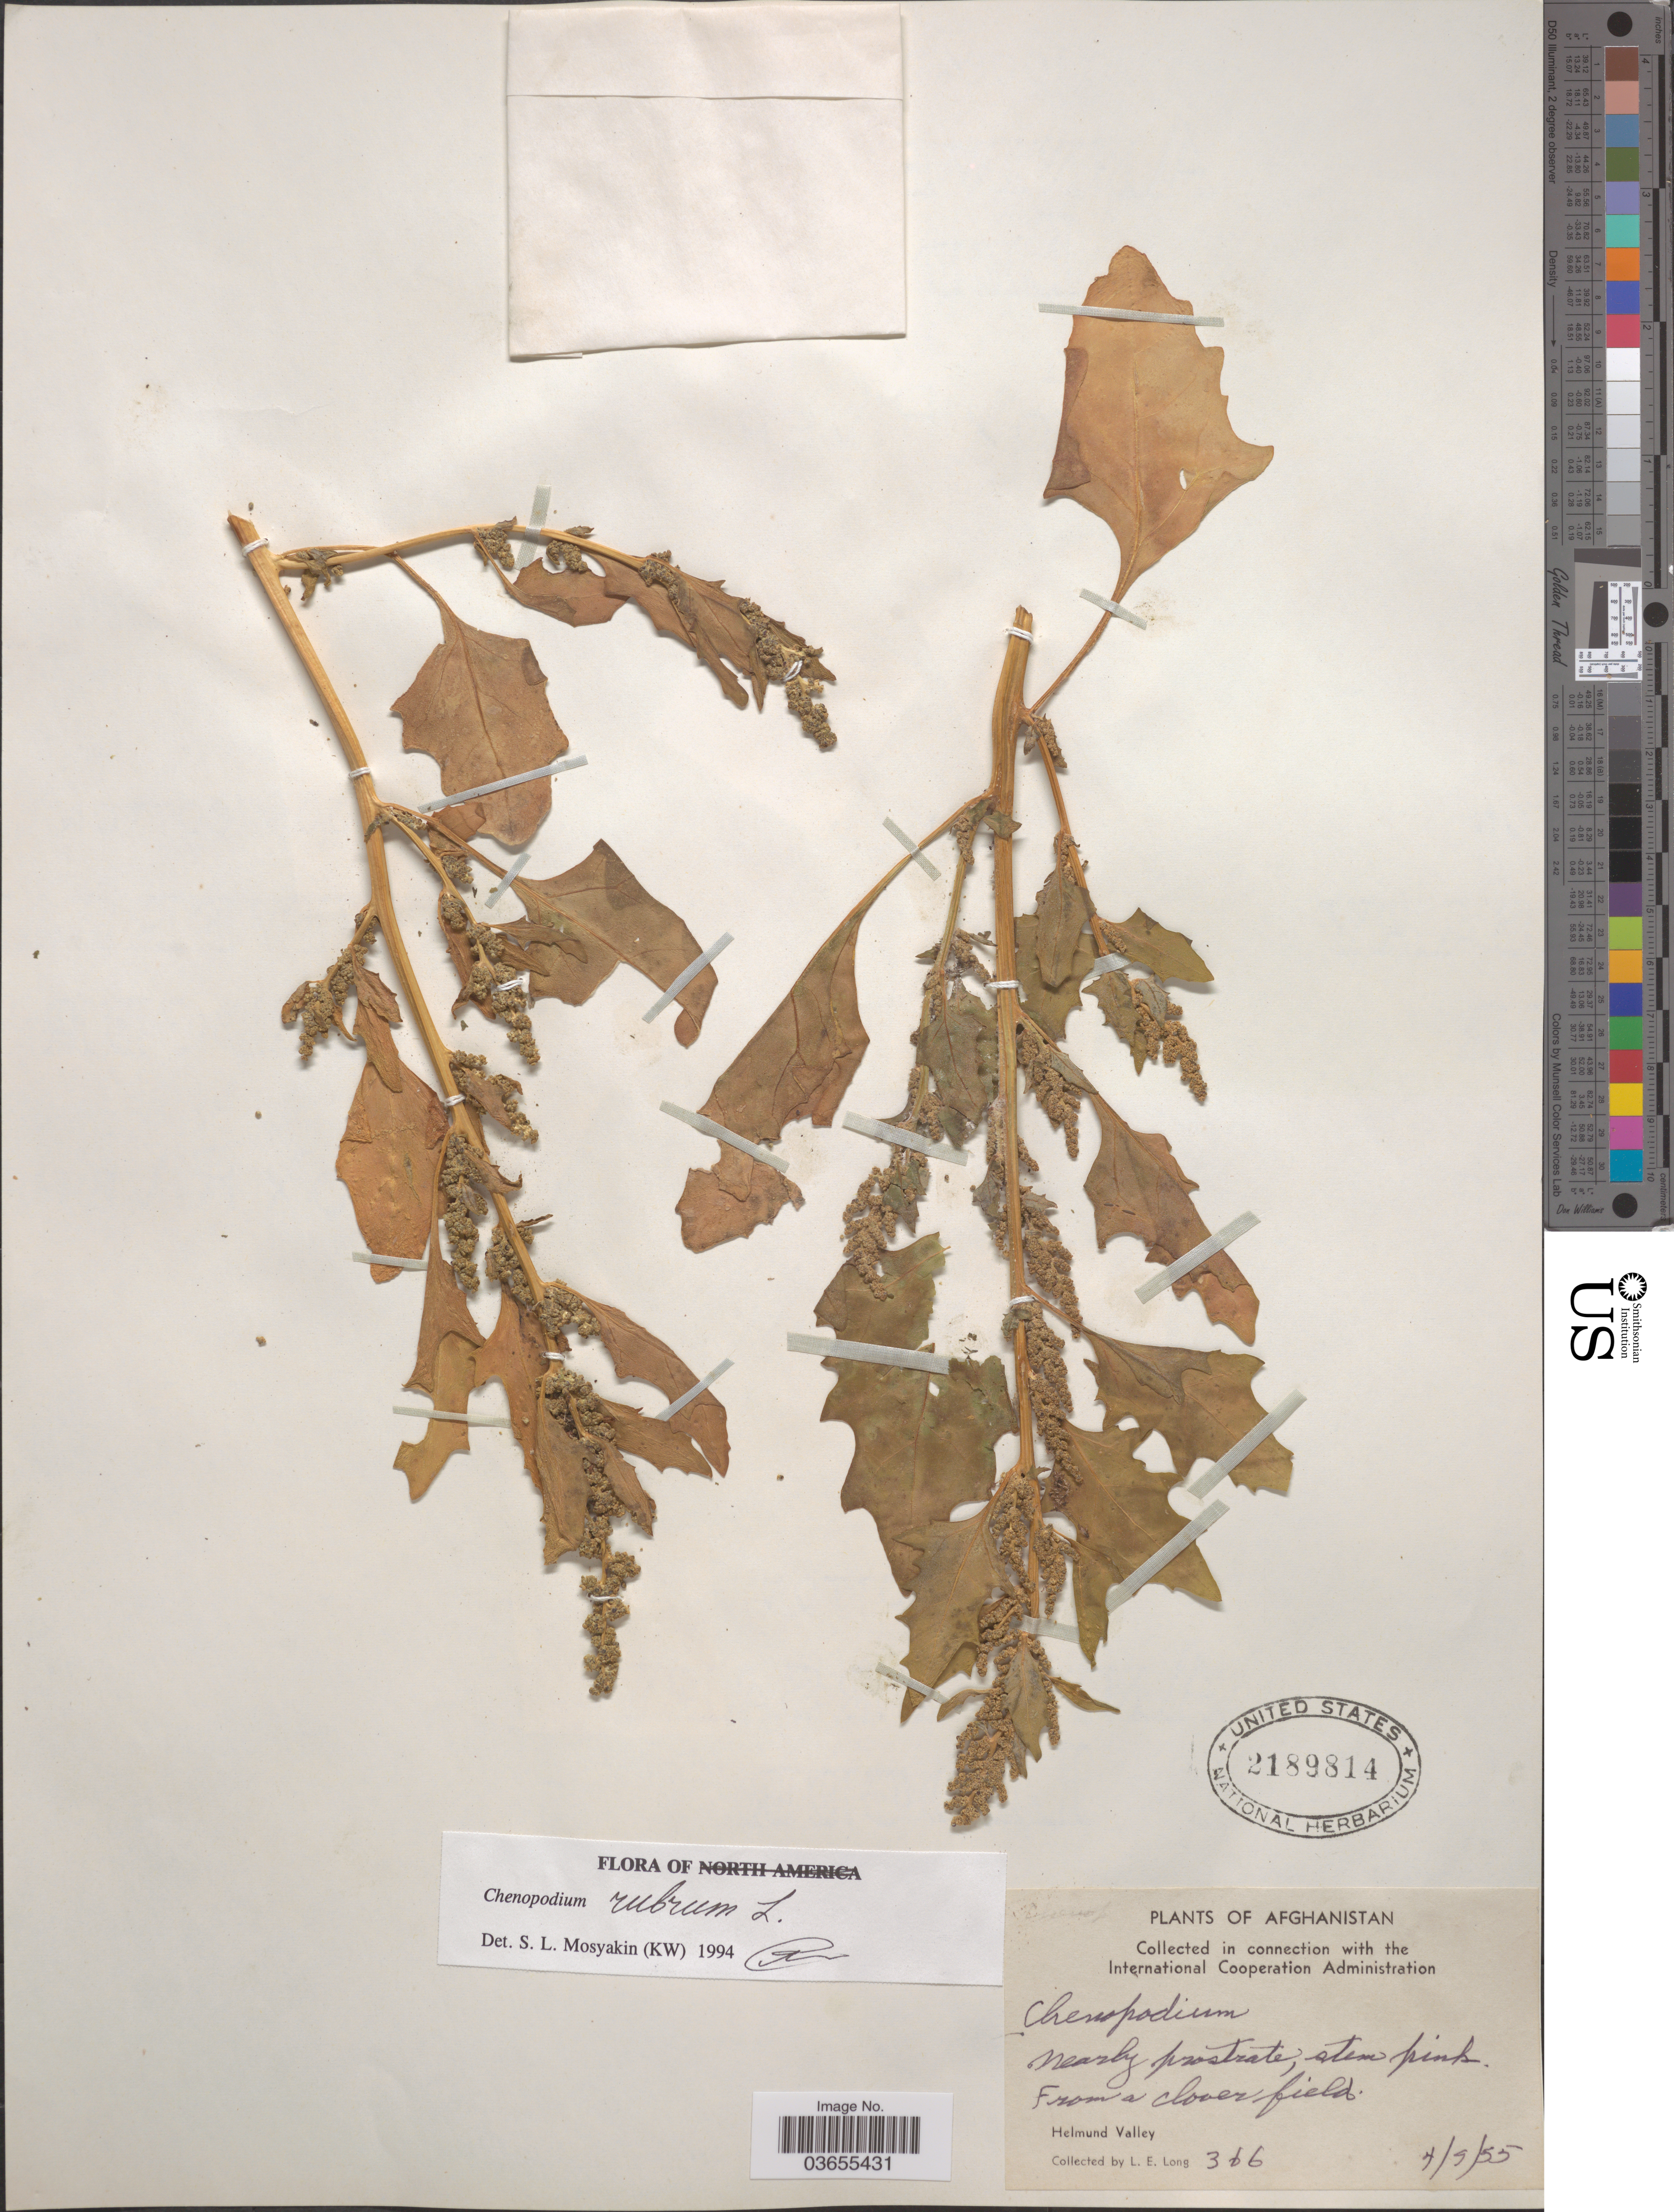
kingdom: Plantae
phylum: Tracheophyta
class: Magnoliopsida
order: Caryophyllales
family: Amaranthaceae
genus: Chenopodium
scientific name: Chenopodium rubrum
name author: L.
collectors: L. E. Long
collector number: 366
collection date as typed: Transcribed d/m/y: 4/9/55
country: Afghanistan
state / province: Helmand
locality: Helmund Valley.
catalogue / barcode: US 2189814